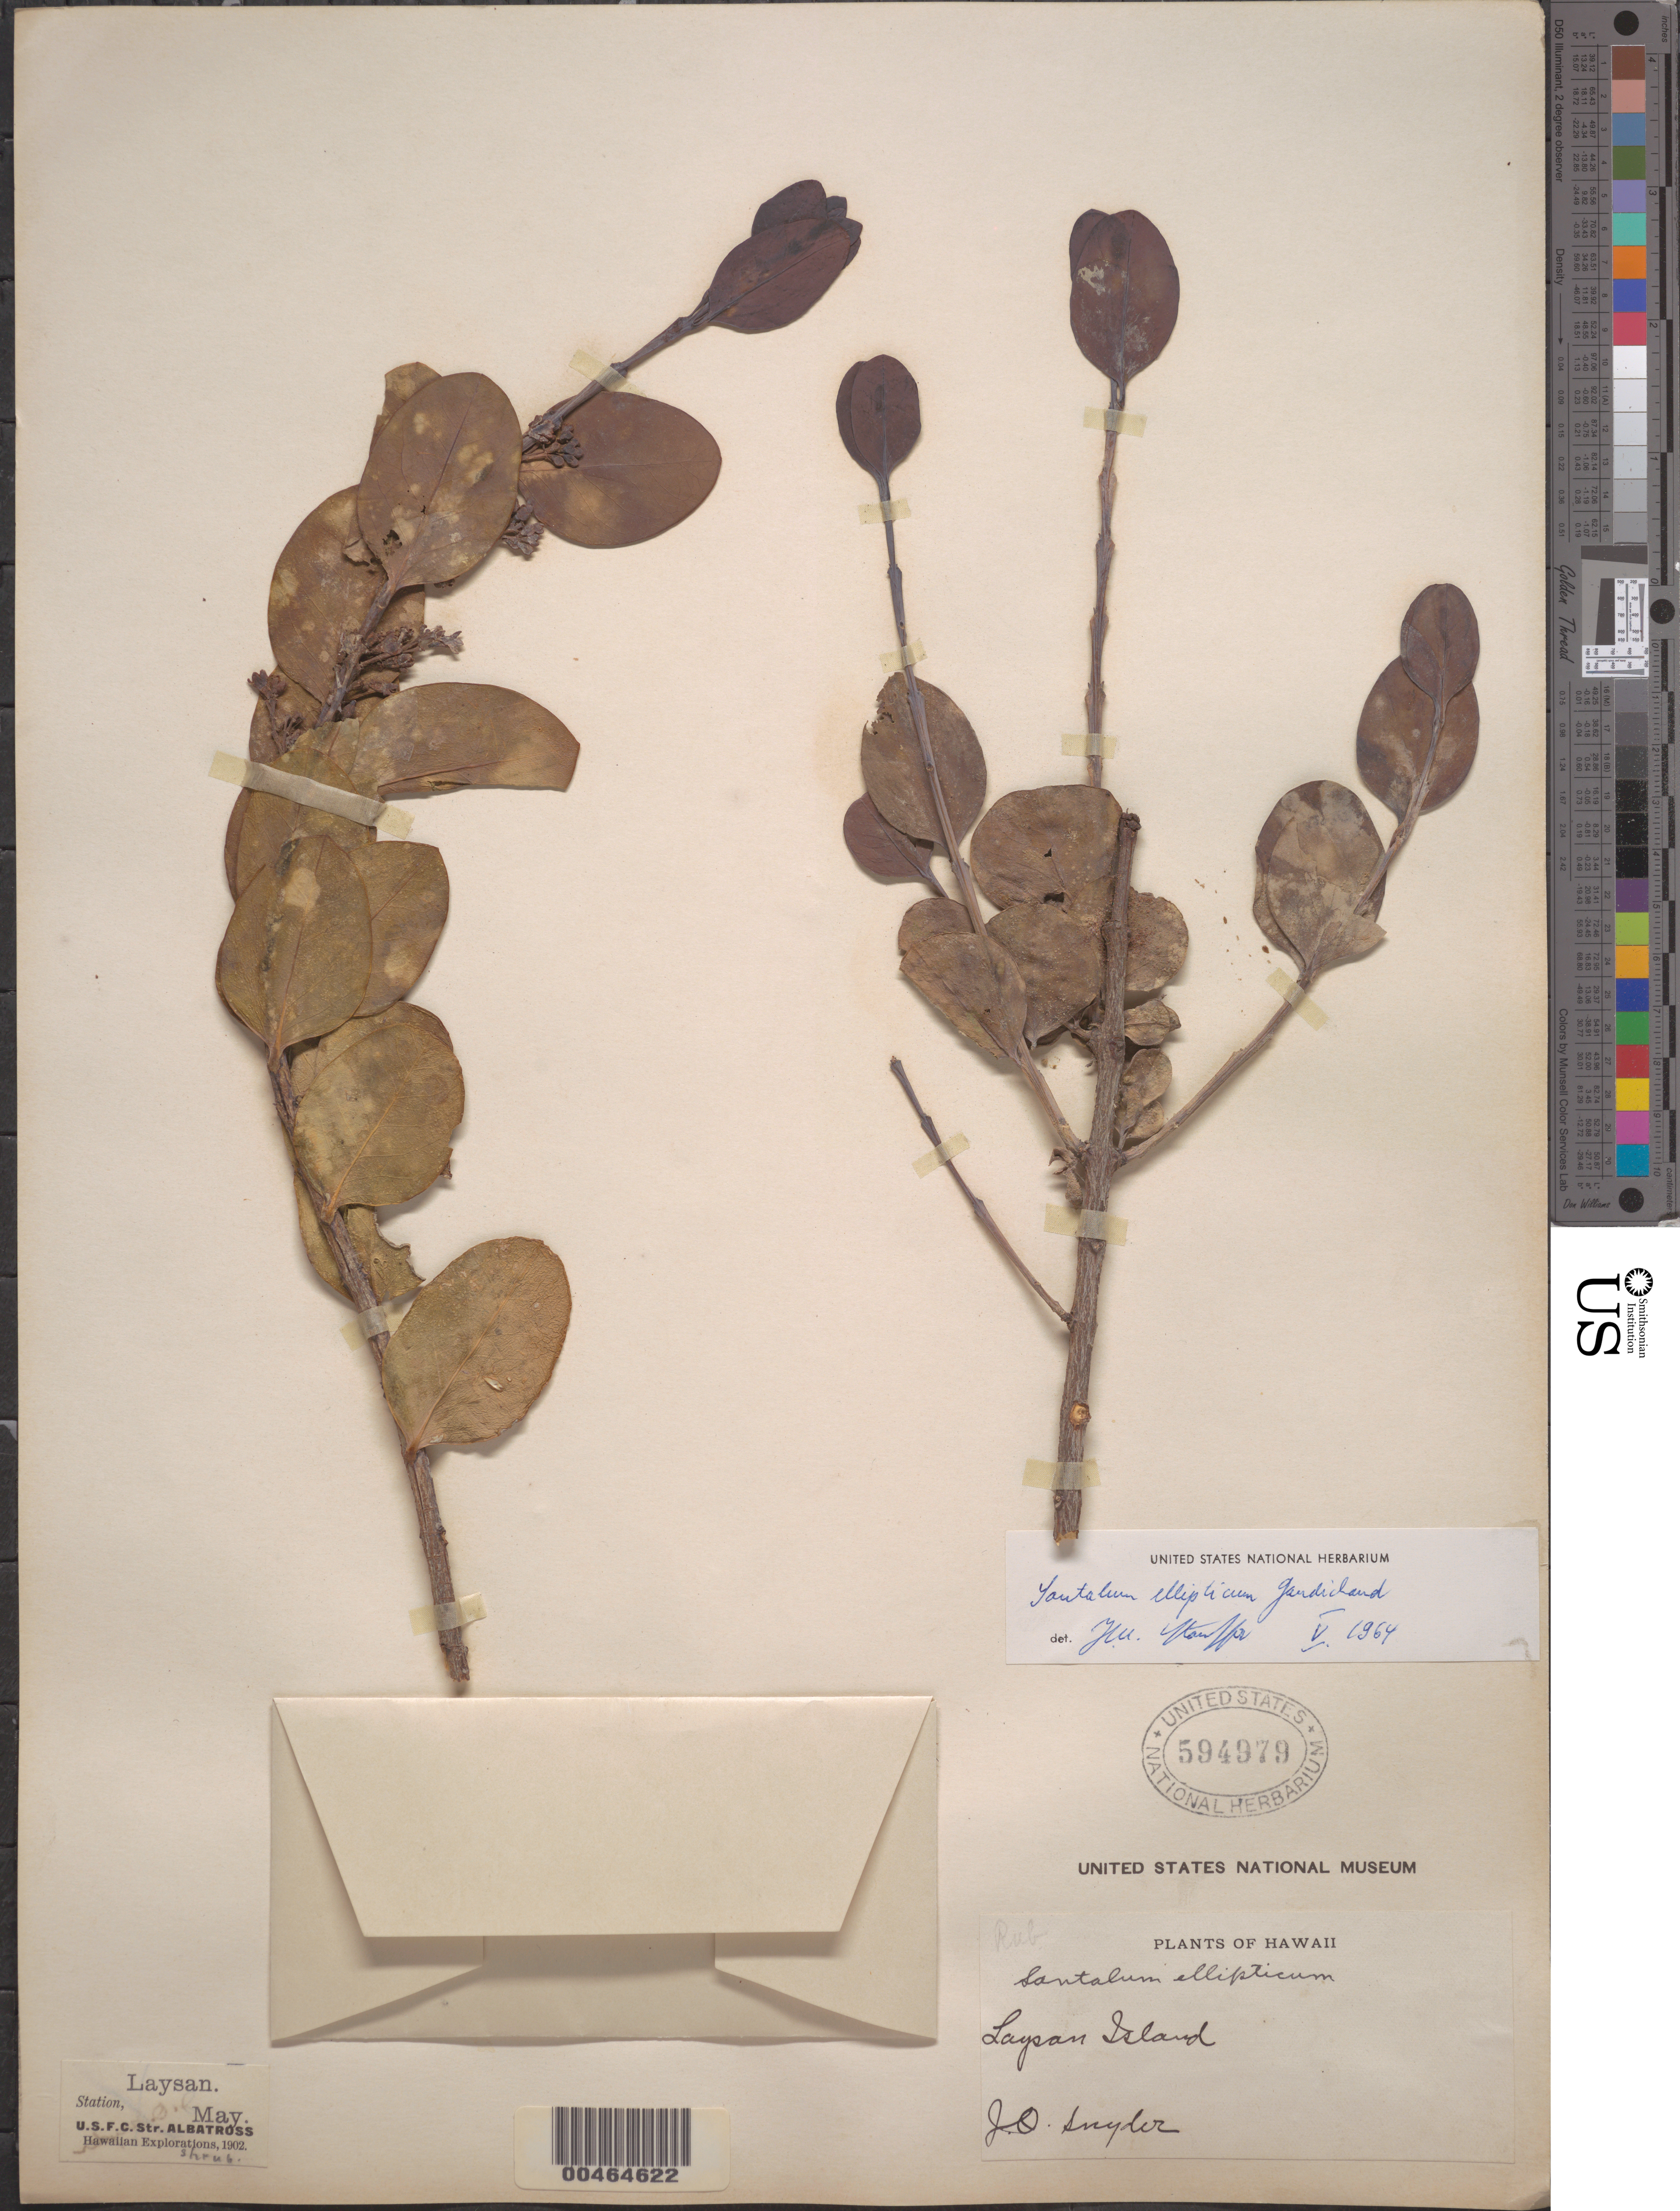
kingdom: Plantae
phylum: Tracheophyta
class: Magnoliopsida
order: Santalales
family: Santalaceae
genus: Santalum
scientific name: Santalum ellipticum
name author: Gaudich.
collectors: J. Snyder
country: United States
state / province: Hawaii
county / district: Honolulu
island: Laysan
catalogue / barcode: US 594979